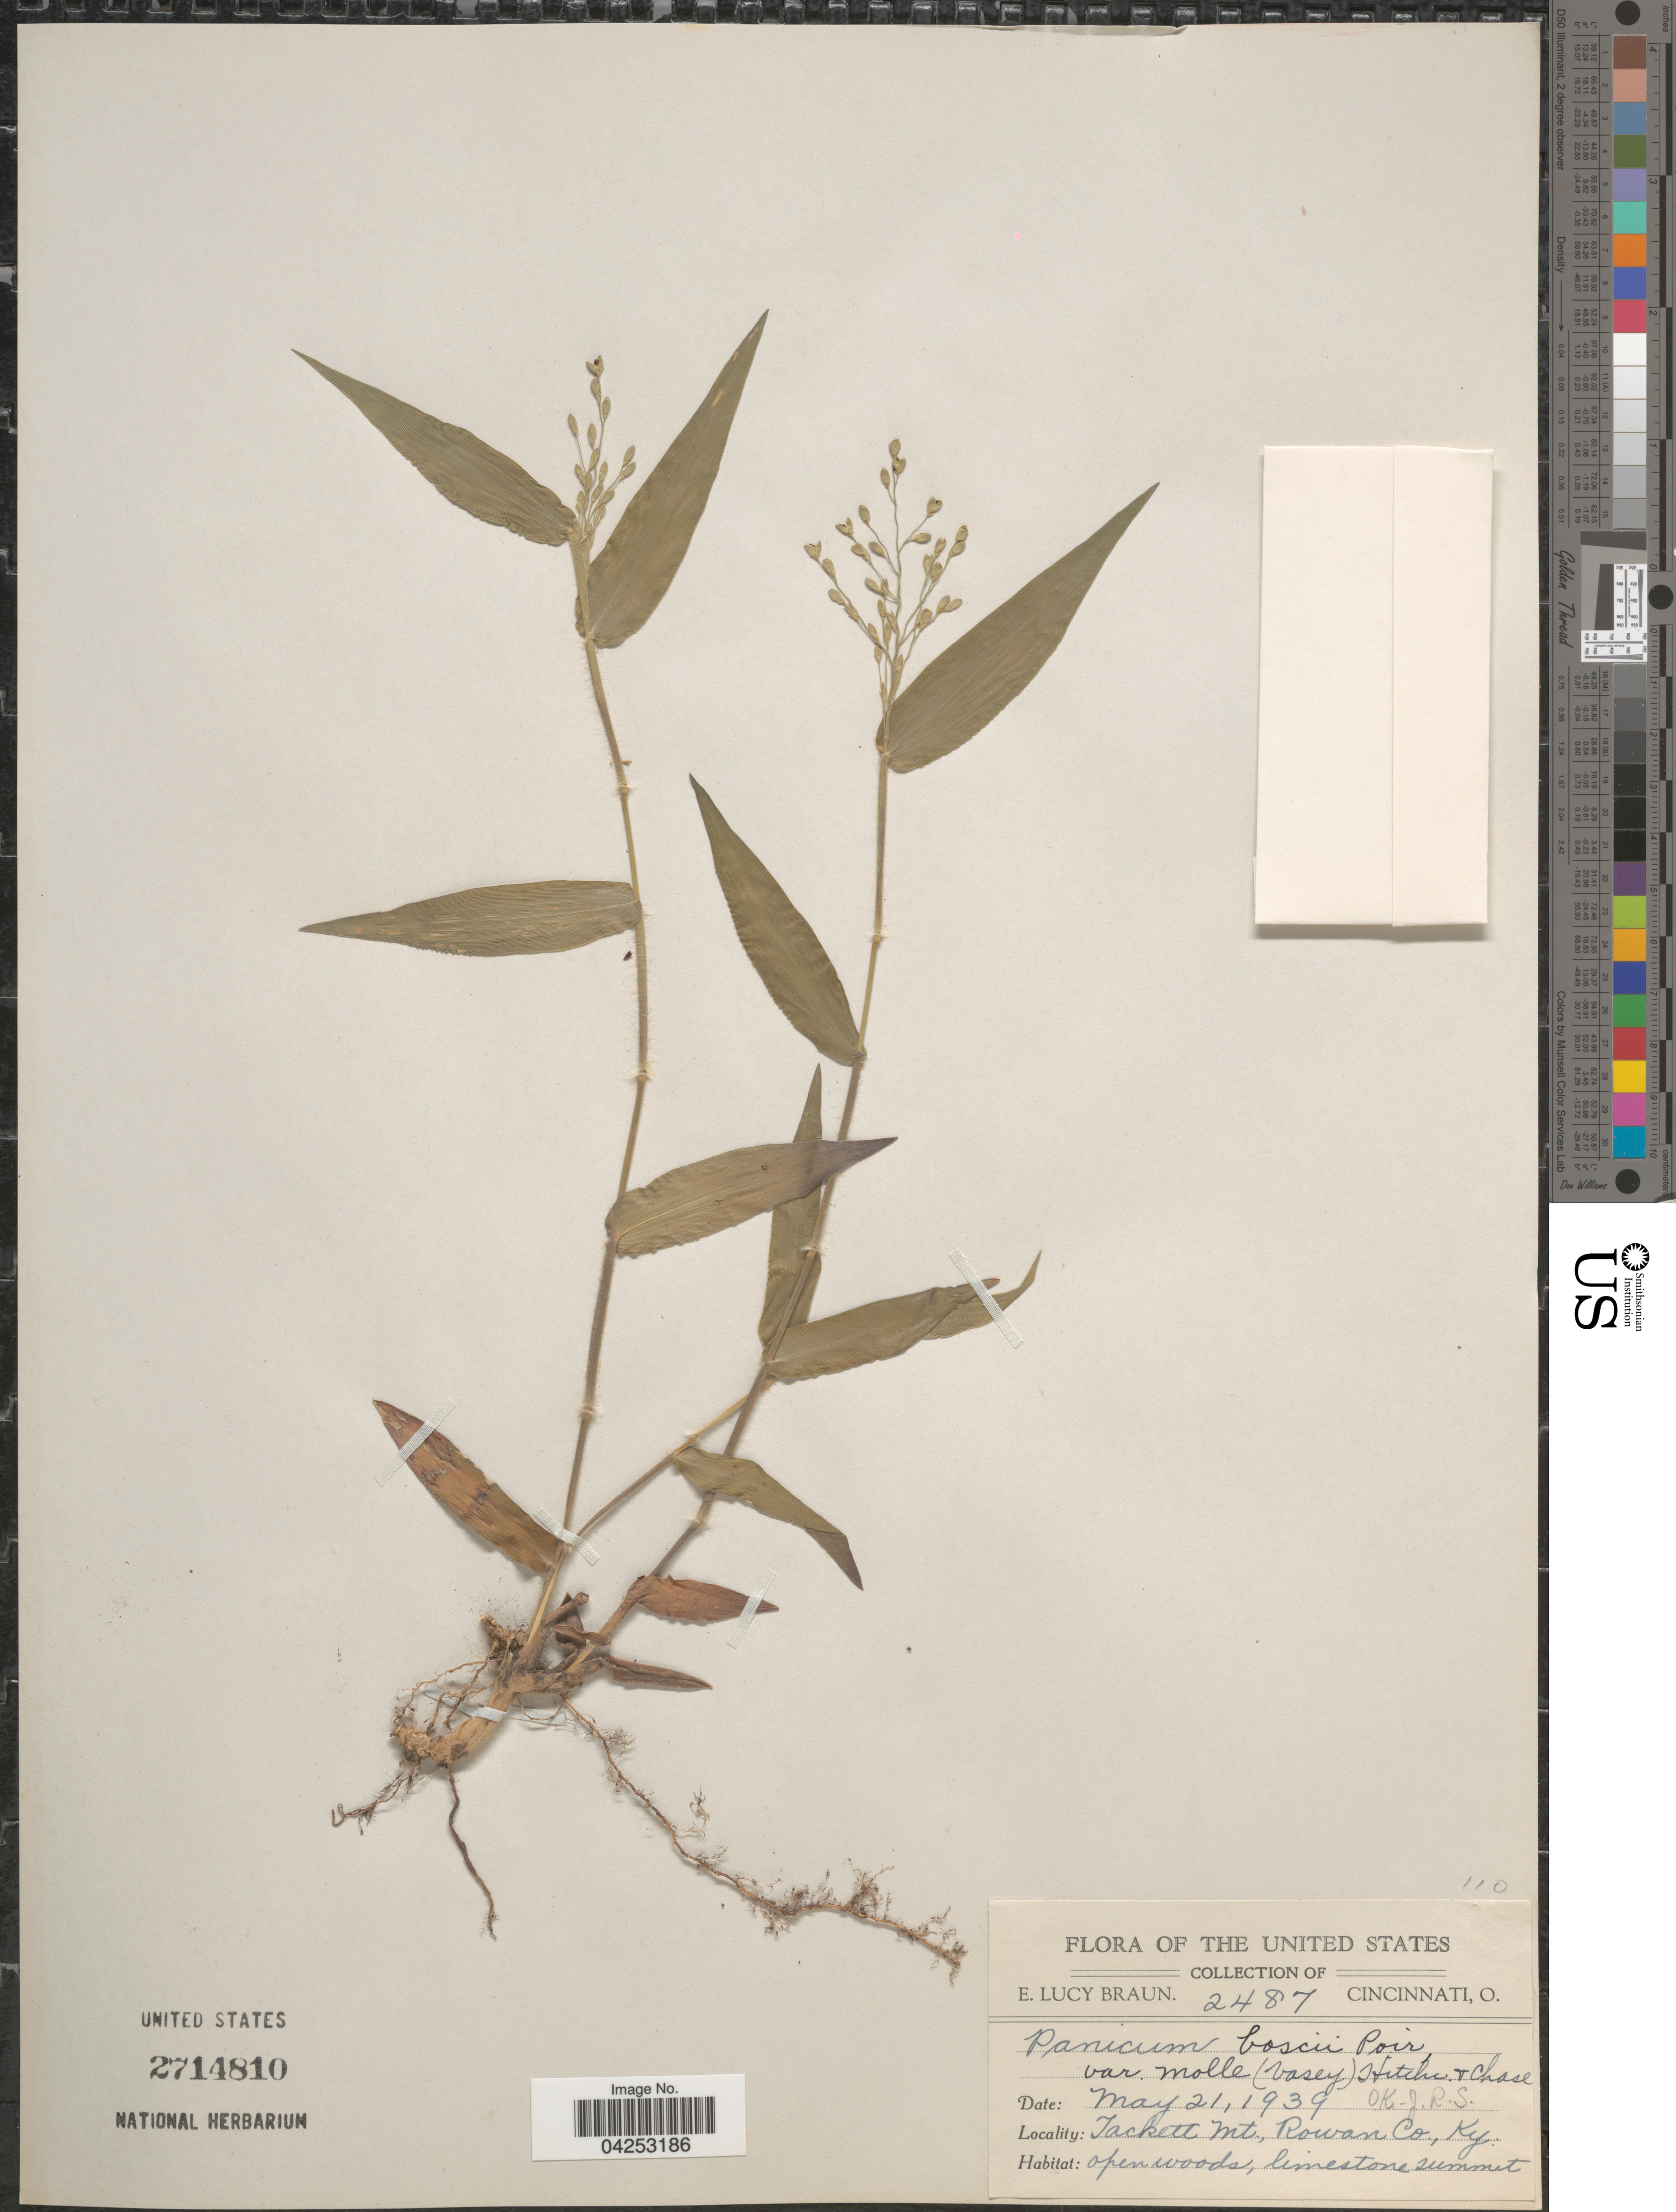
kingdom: Plantae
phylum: Tracheophyta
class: Liliopsida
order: Poales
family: Poaceae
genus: Dichanthelium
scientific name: Dichanthelium boscii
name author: (Poir.) Gould & C.A. Clark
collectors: E. L. Braun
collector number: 2487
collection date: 1939-05-21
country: United States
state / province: Kentucky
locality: Tackett Mt., Rowan Co. Open woods, limestone summit.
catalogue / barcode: US 2714810